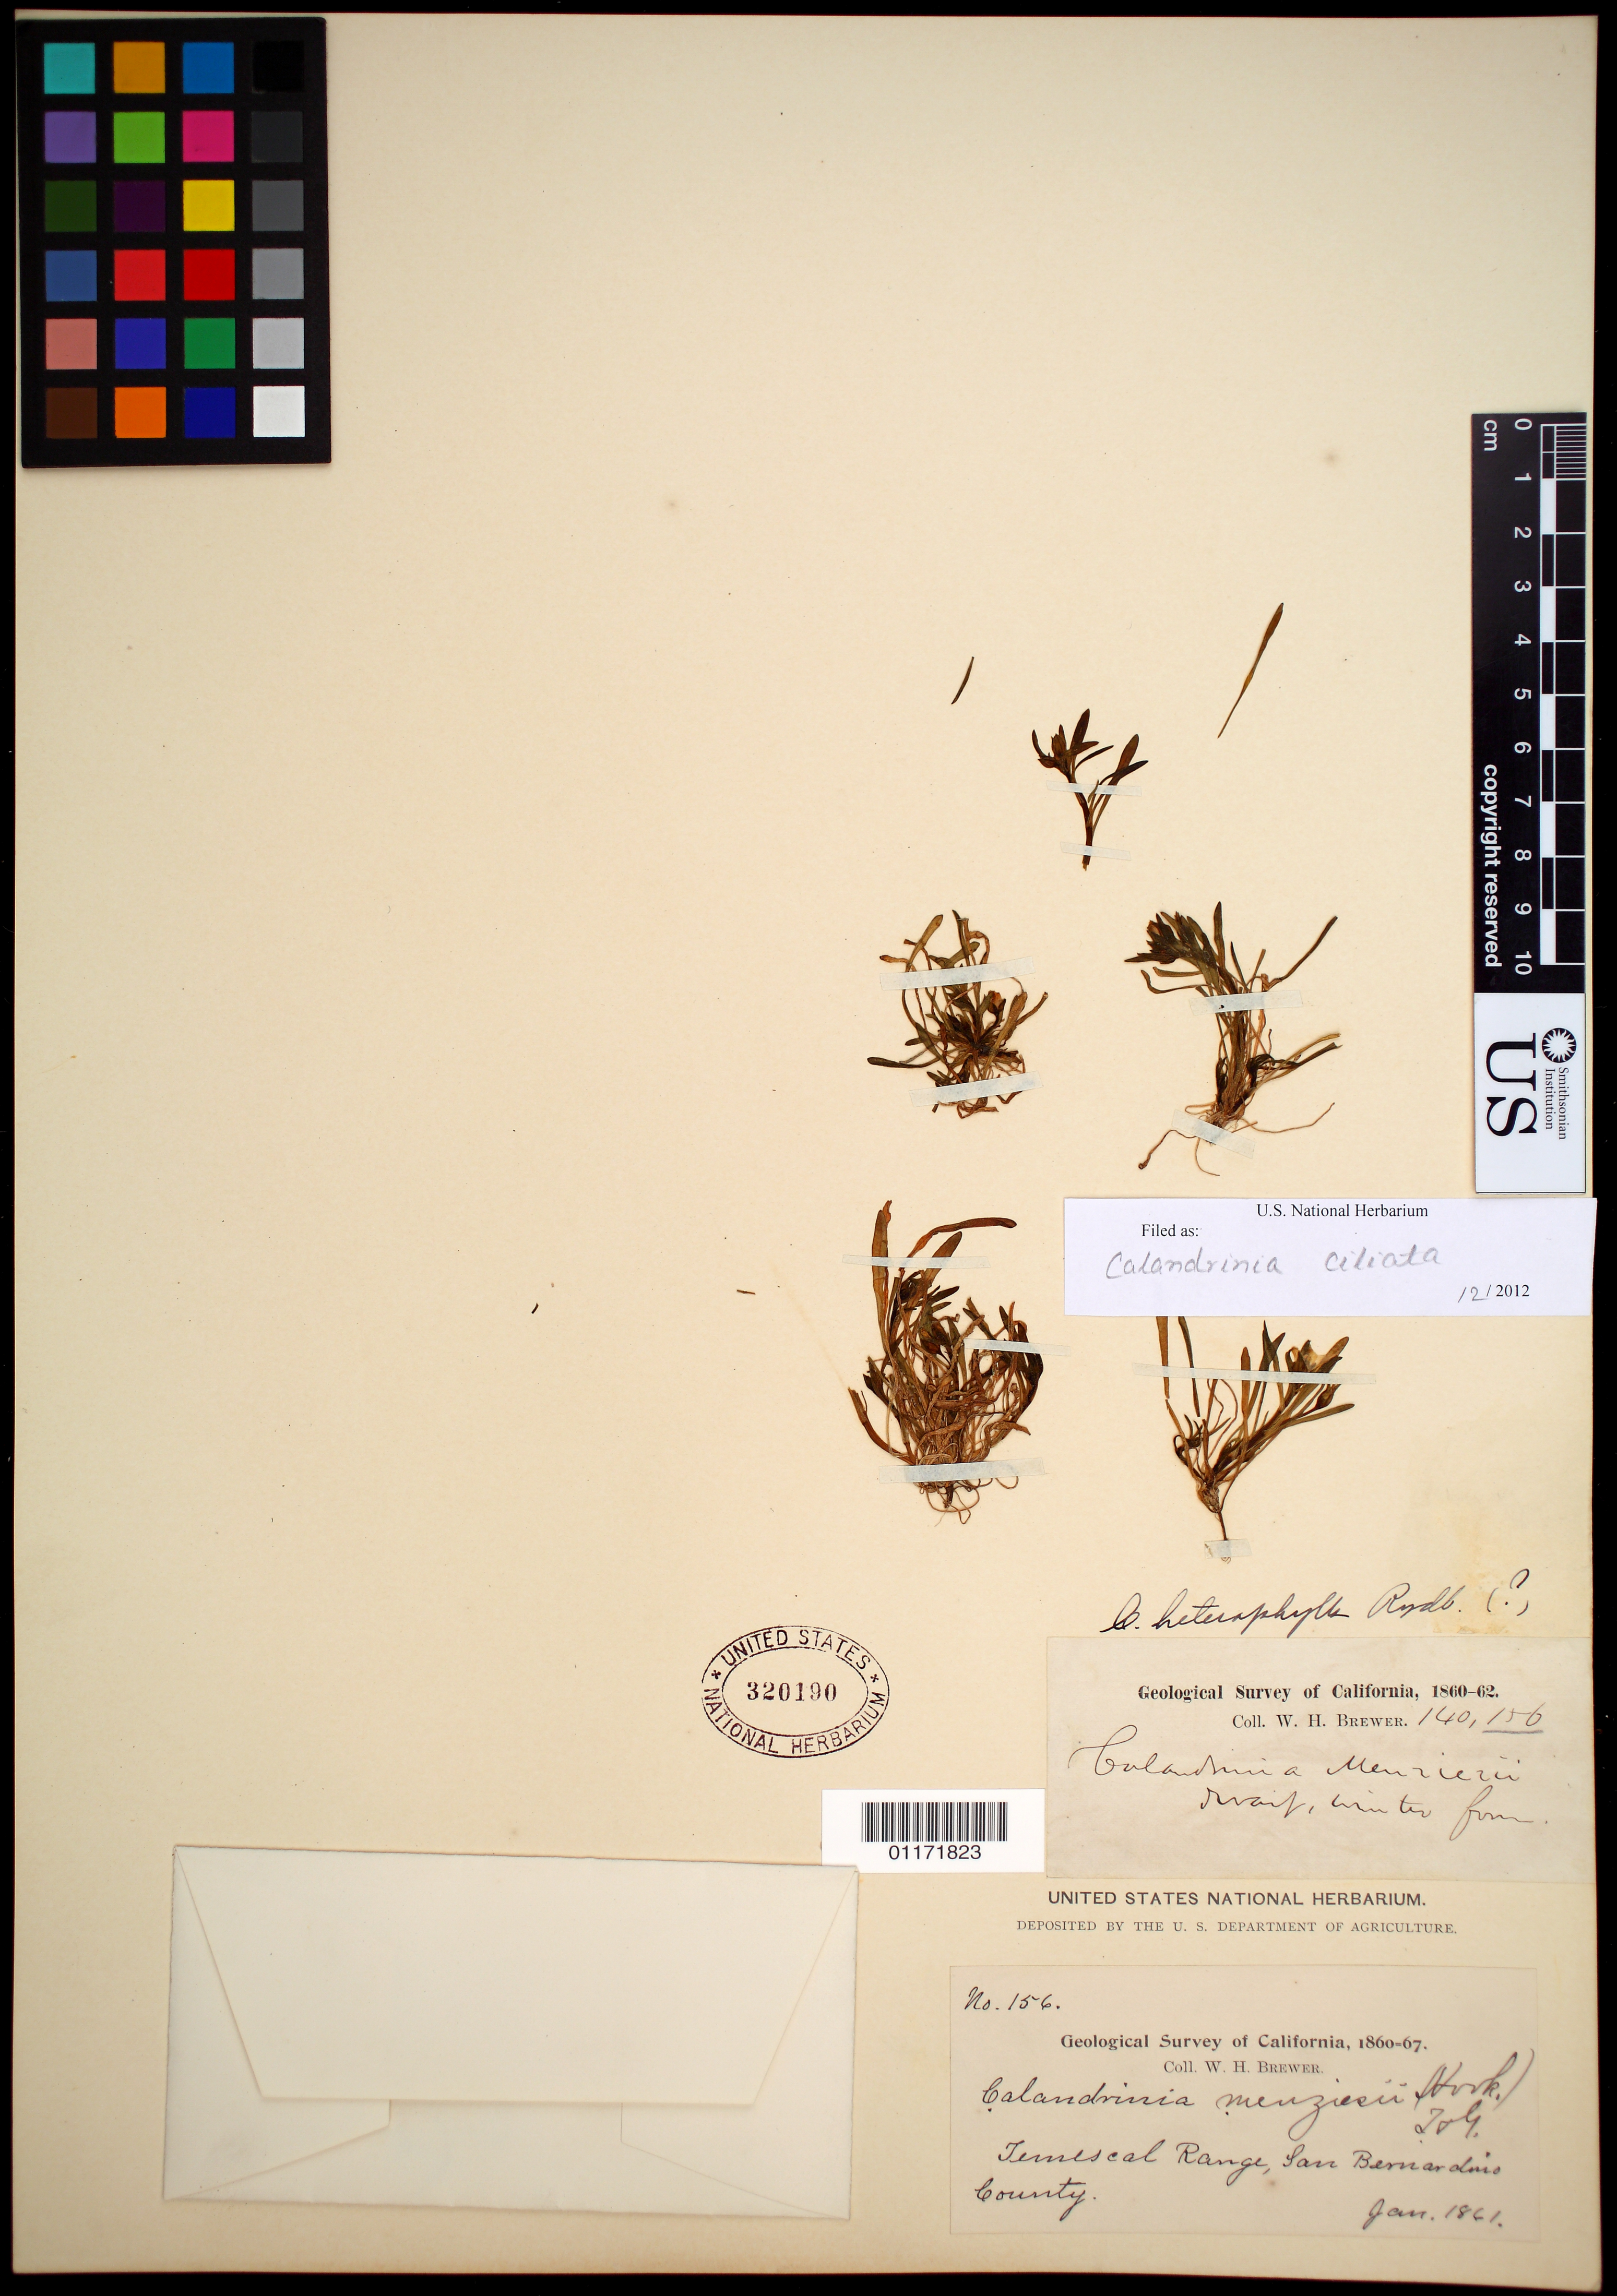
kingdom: Plantae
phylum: Tracheophyta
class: Magnoliopsida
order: Caryophyllales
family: Montiaceae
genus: Calandrinia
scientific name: Calandrinia ciliata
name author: (Ruiz & Pav.) DC.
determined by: Strong, Mark T., (BOT), Smithsonian Institution - National Museum of Natural History (UNITED STATES)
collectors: W. H. Brewer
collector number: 156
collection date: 1861-01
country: United States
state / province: California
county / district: San Bernardino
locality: Temescal Range.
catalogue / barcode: US 320190